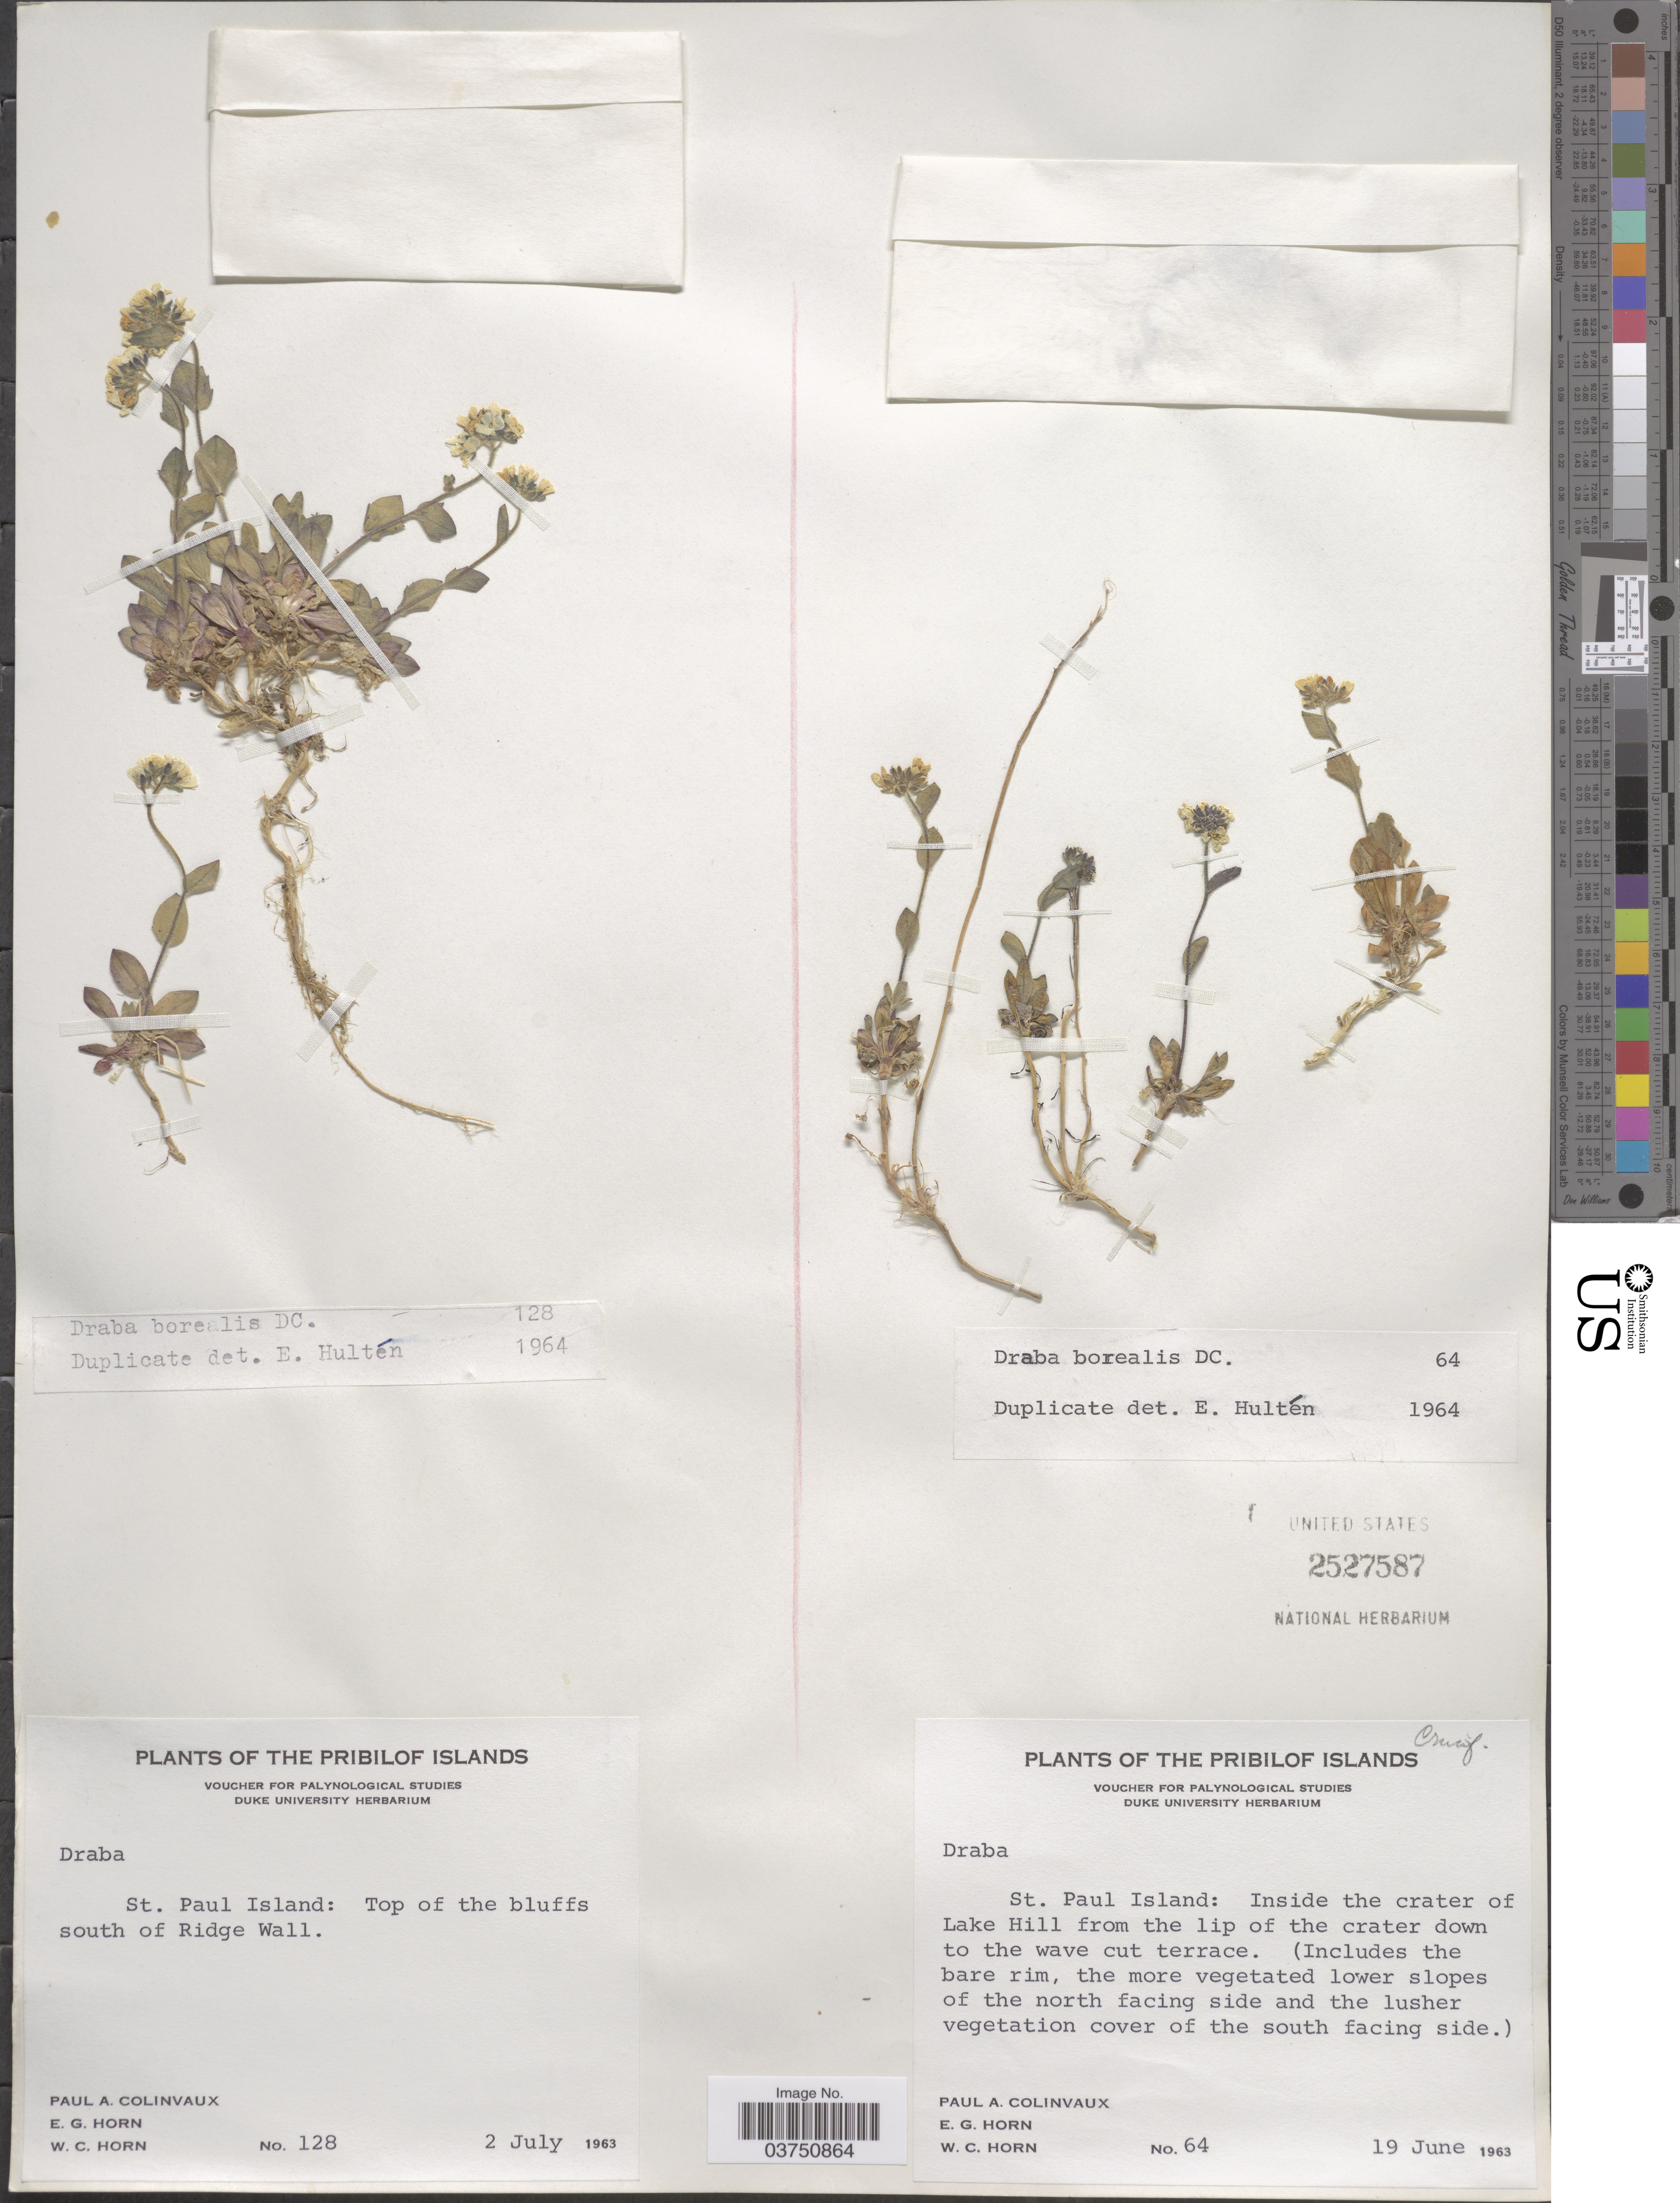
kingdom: Plantae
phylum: Tracheophyta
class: Magnoliopsida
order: Brassicales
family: Brassicaceae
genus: Draba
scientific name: Draba borealis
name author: DC.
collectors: P. Colinvaux, E. Horn & W. Horn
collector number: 64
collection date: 1963-06-19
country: United States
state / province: Alaska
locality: The Pribilof Islands. St. Paul Island: Inside the crater of Lake Hill from the lip of the crater down to the wave cut terrace.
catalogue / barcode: US 2527587-2